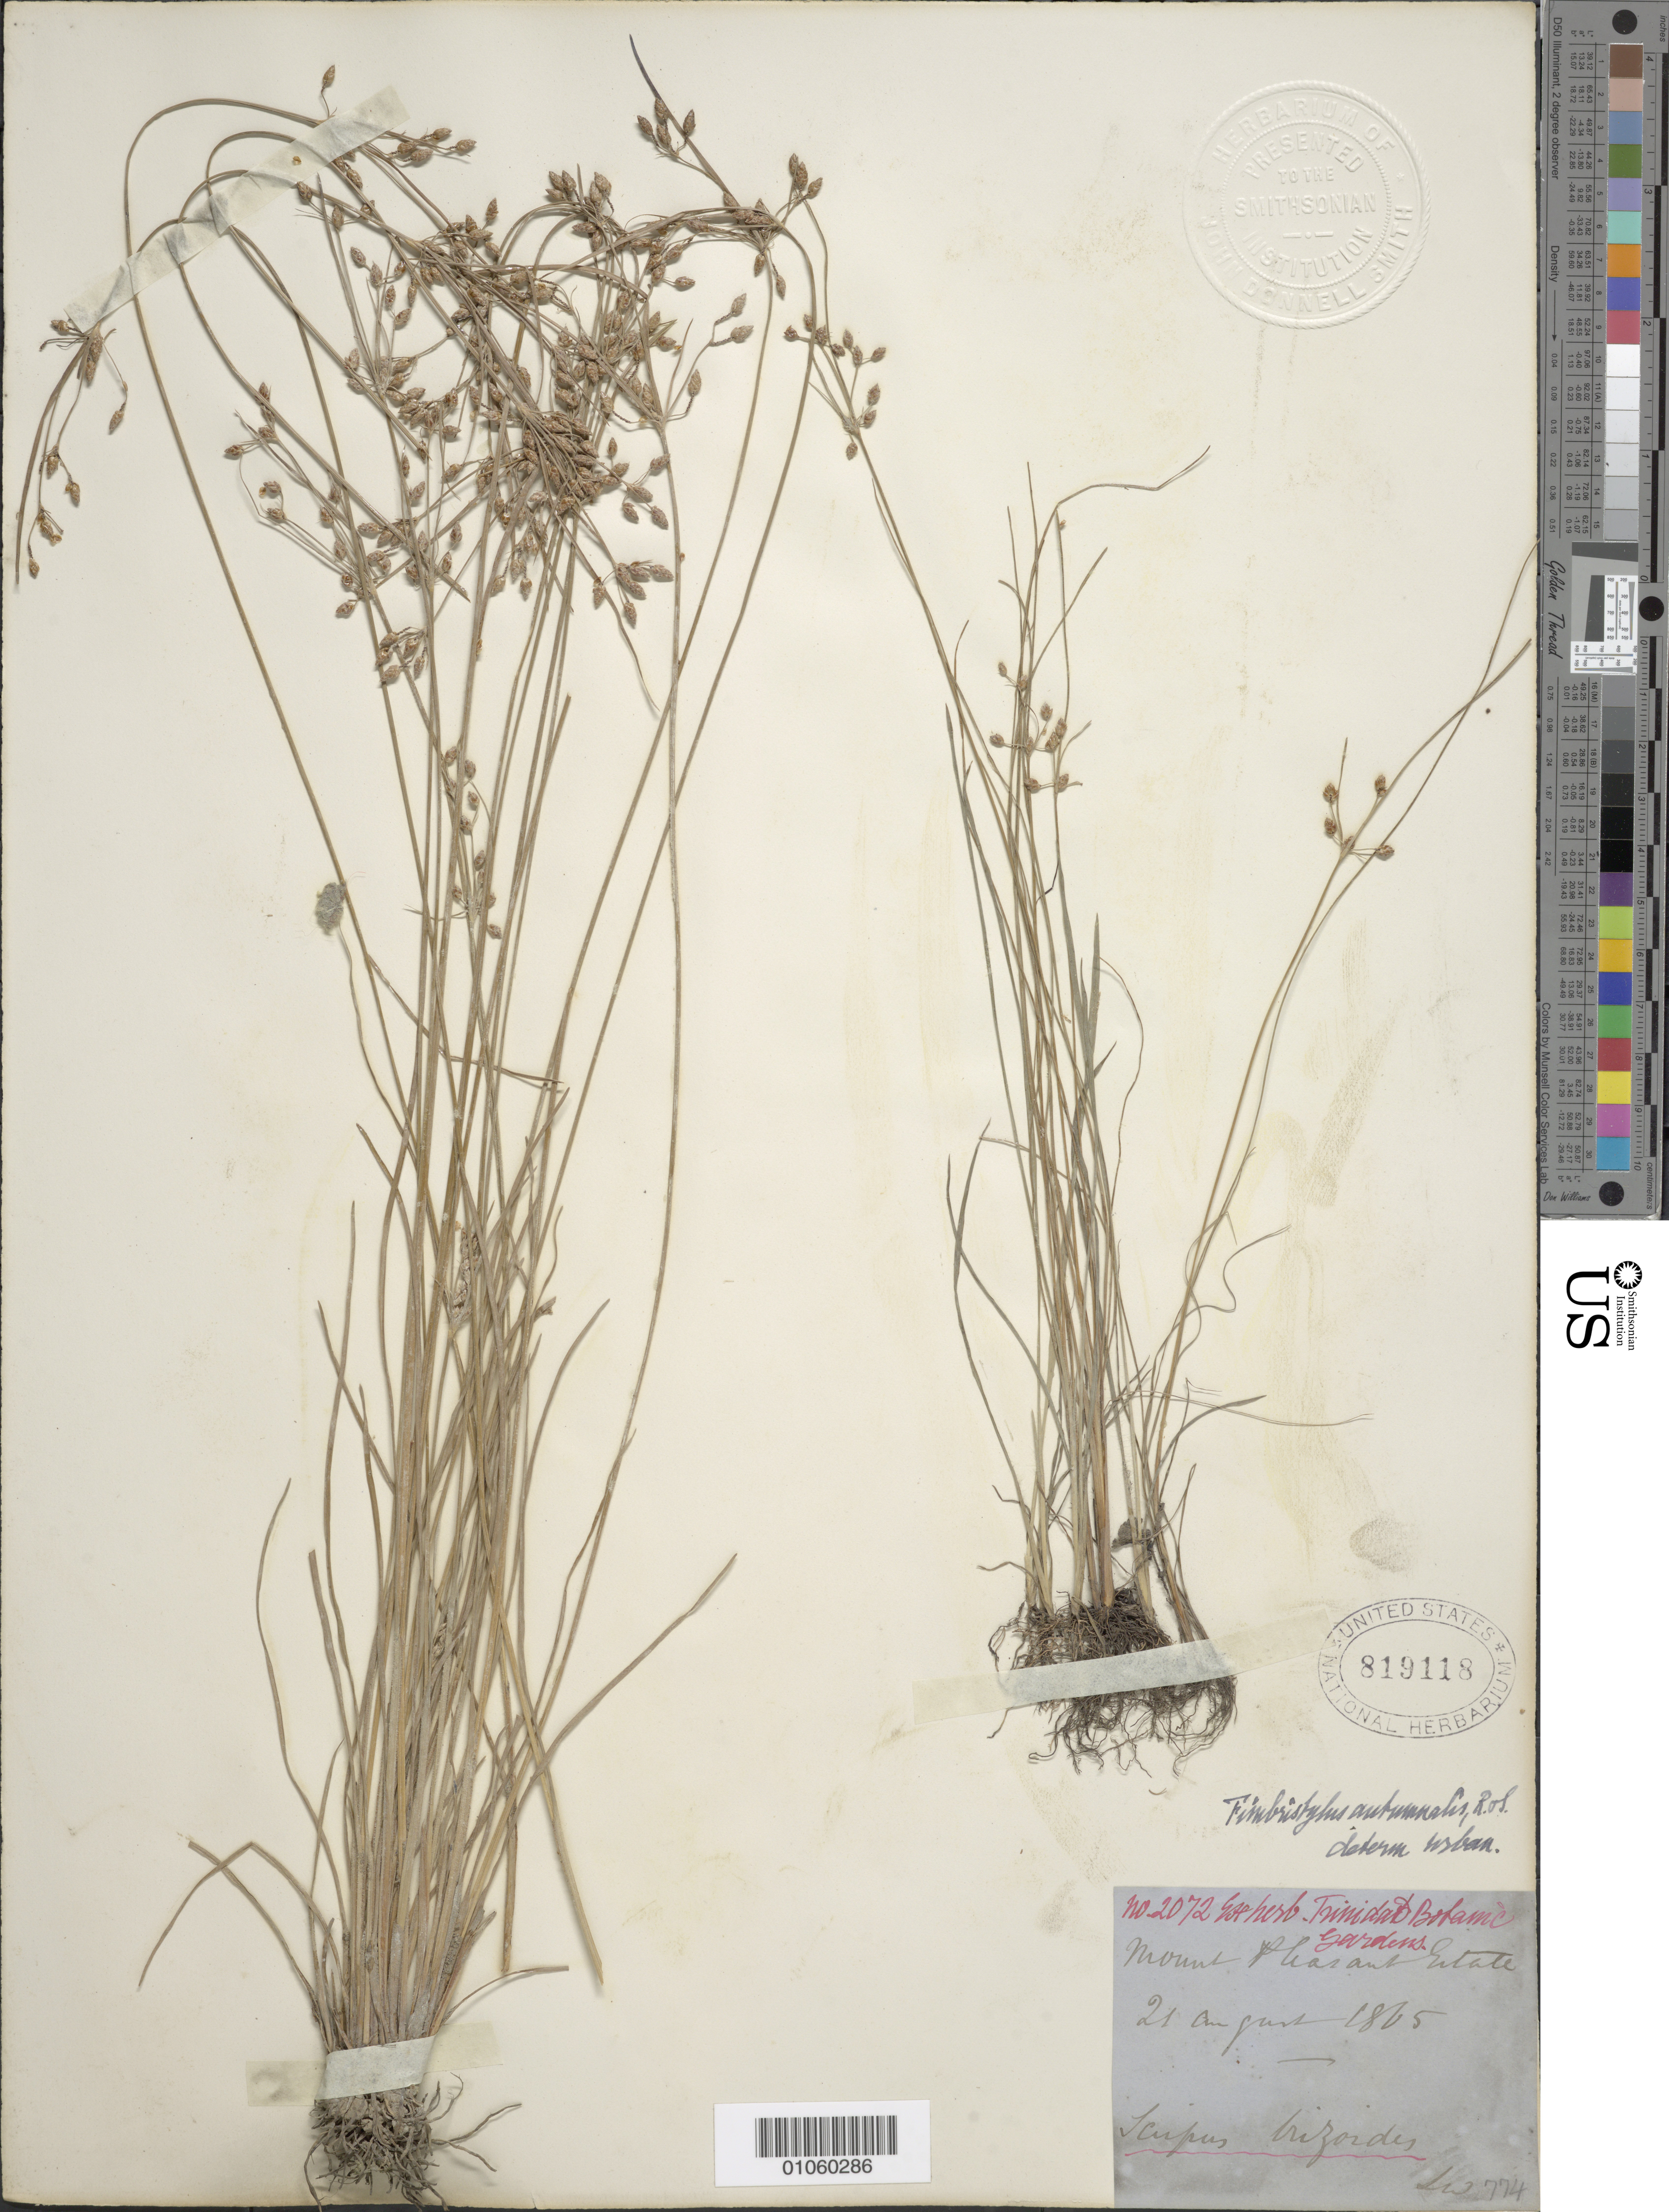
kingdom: Plantae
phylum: Tracheophyta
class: Liliopsida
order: Poales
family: Cyperaceae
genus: Fimbristylis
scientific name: Fimbristylis annua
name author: (All.) Roem. & Schult.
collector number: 2072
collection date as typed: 21 Aug 1865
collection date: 1865-08-21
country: Trinidad and Tobago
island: Trinidad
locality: Mount Pleasant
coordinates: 0 N, 0 E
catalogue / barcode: US 819118